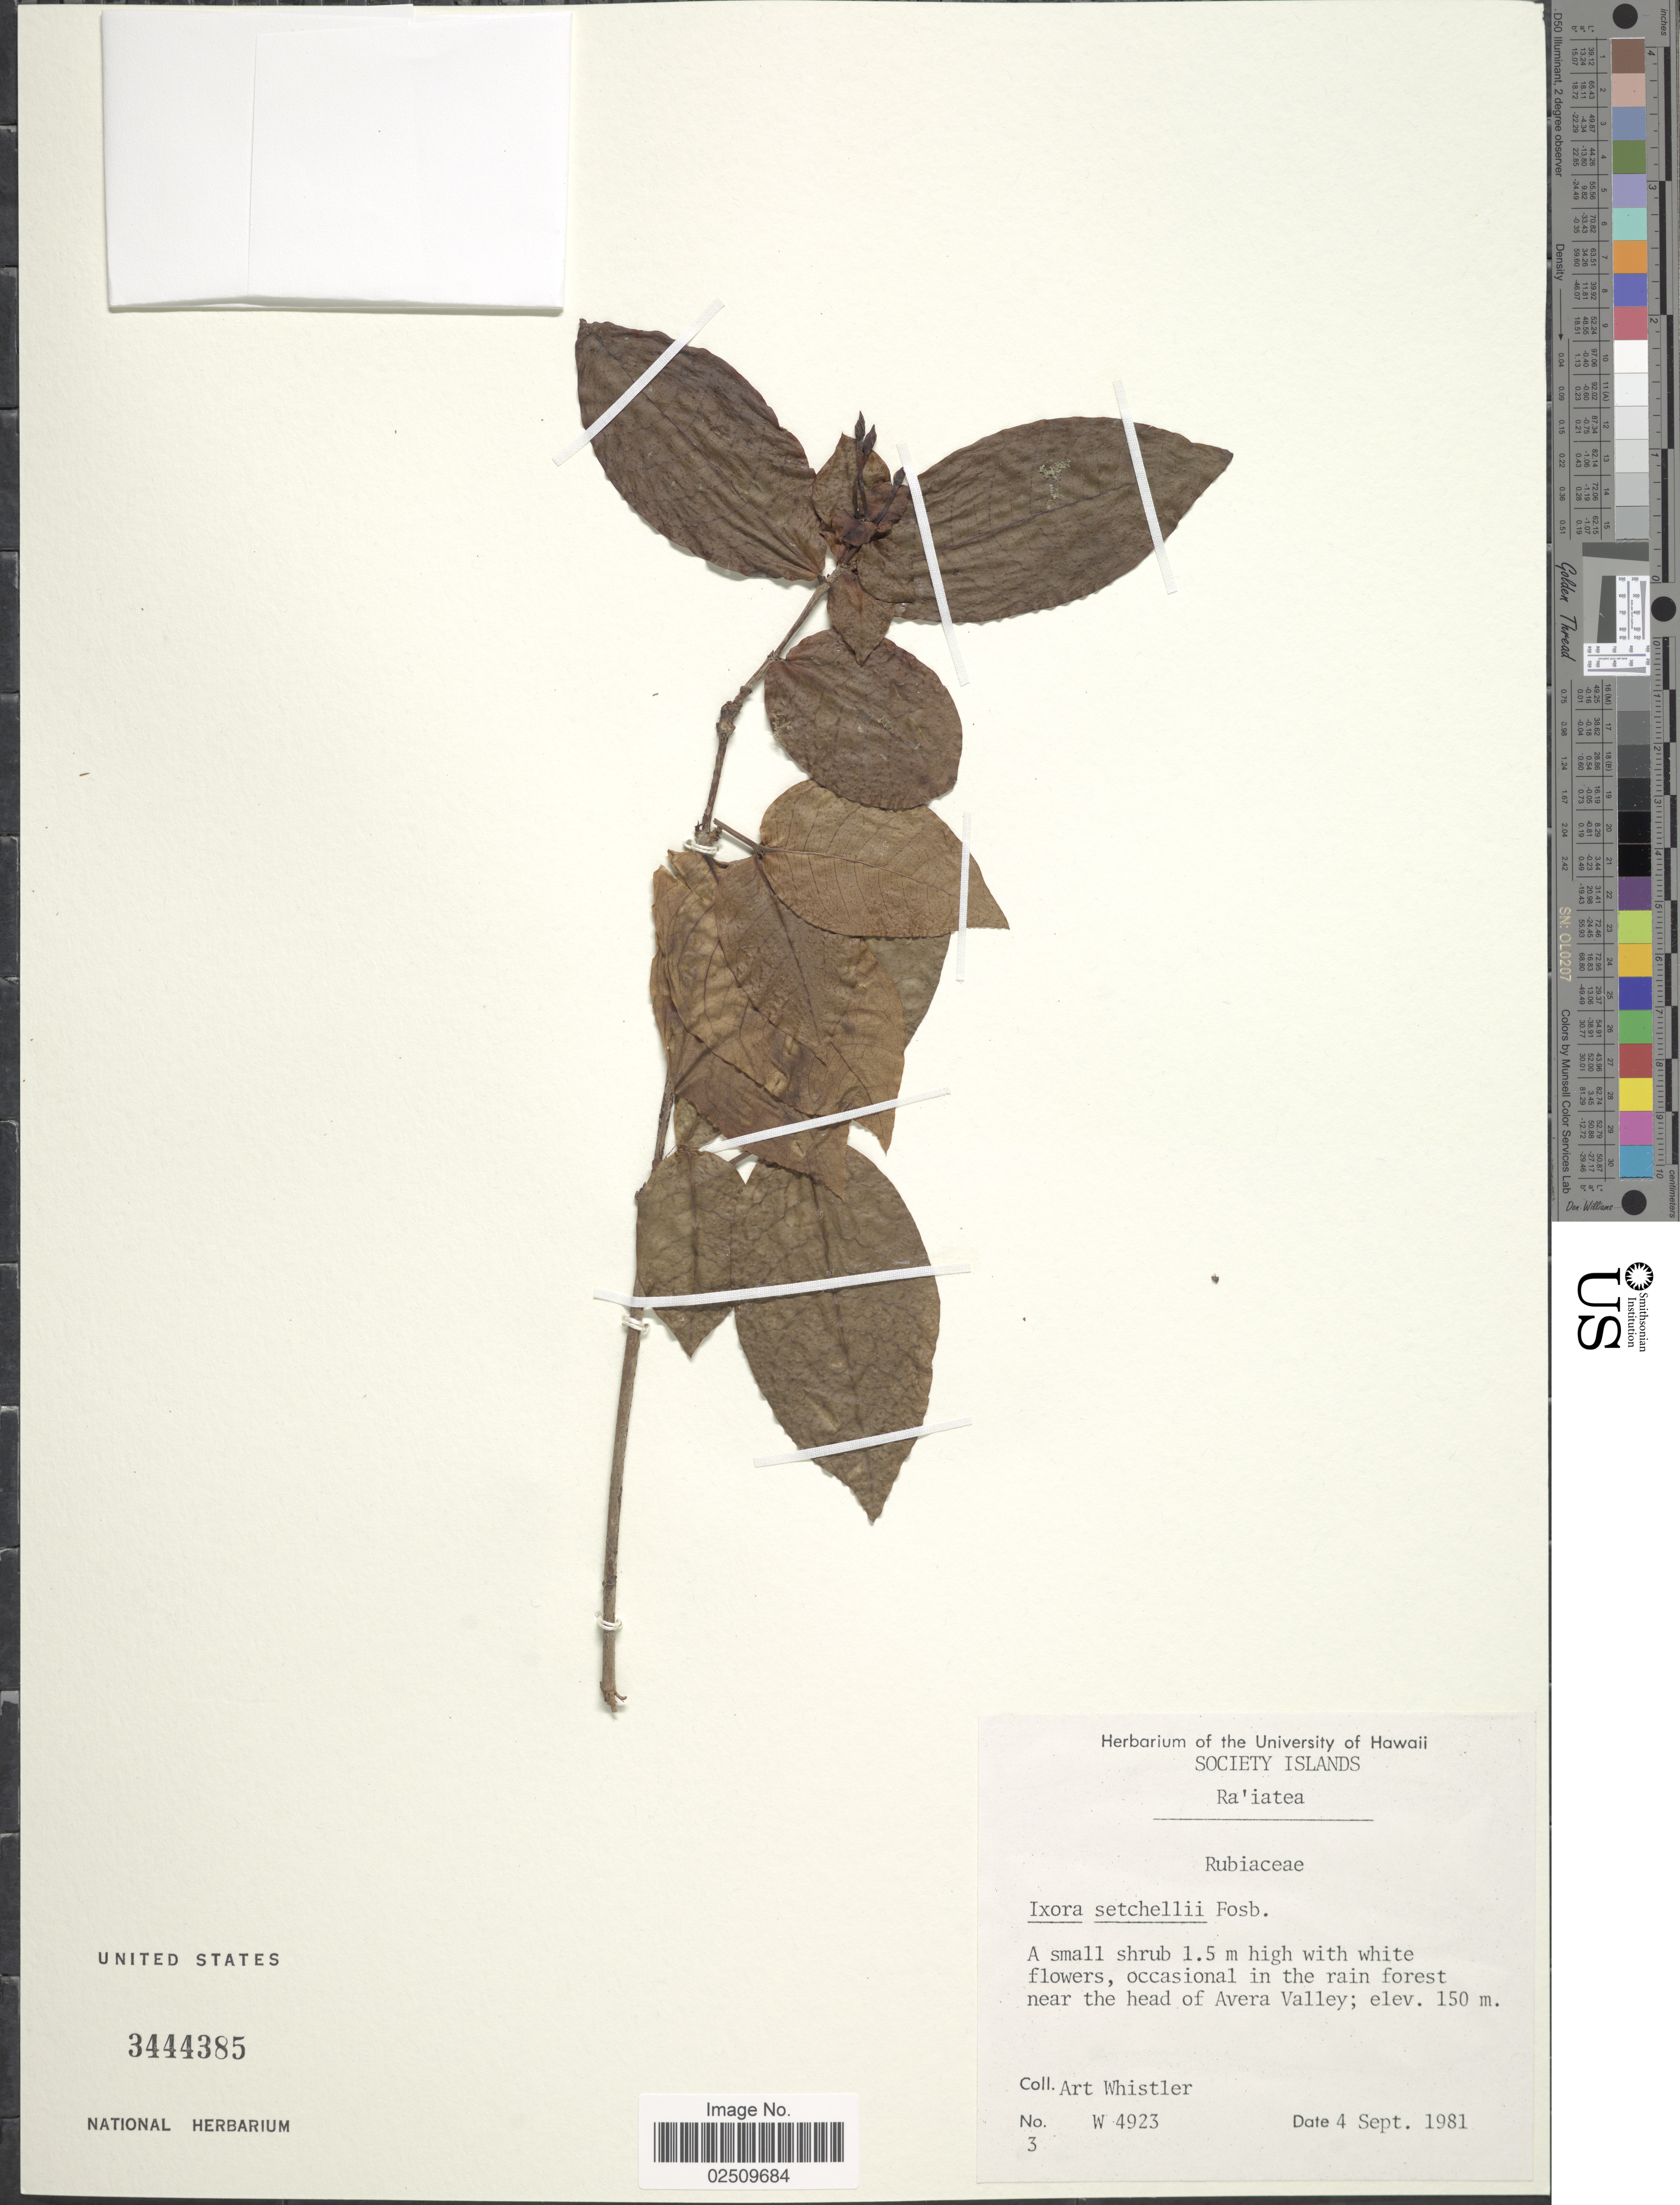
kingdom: Plantae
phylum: Tracheophyta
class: Magnoliopsida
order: Gentianales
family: Rubiaceae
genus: Ixora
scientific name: Ixora setchellii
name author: Fosberg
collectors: A. Whistler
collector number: W 4923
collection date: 1981-09-04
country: French Polynesia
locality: Society Islands, Ra'iatea, occasional in the rain forest near the head of Avera Valley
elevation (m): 150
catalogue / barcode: US 3444385